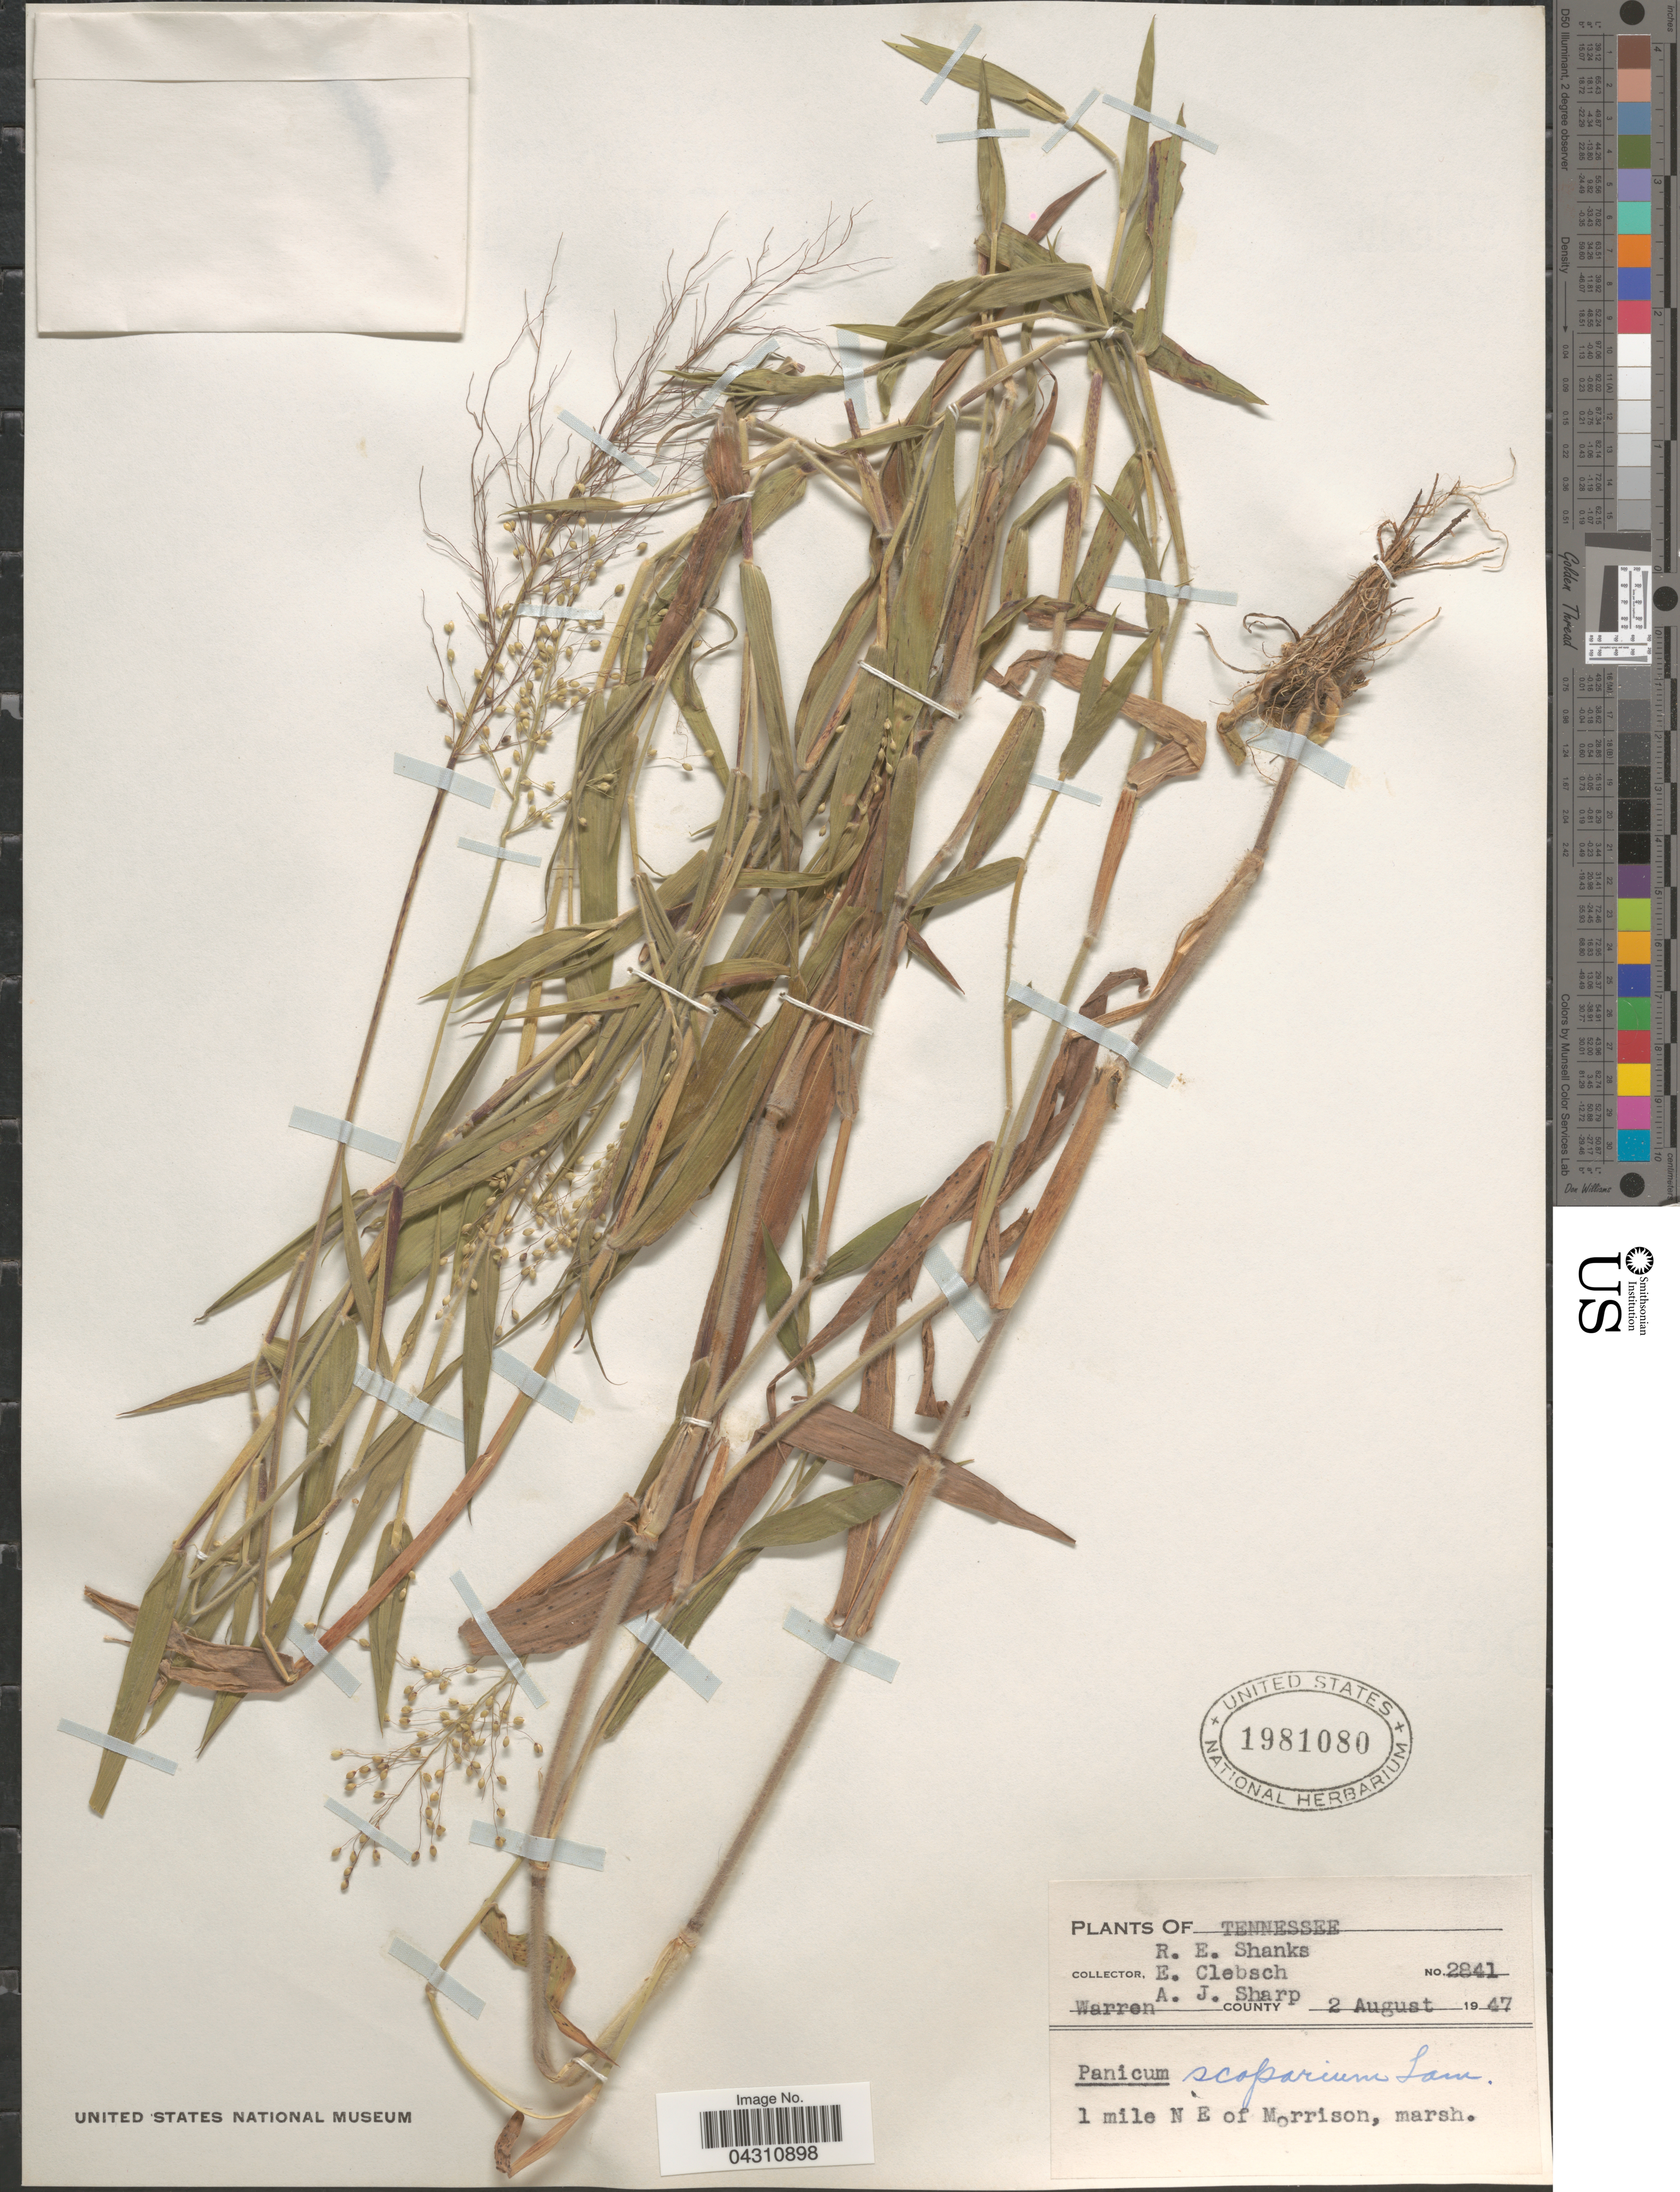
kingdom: Plantae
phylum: Tracheophyta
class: Liliopsida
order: Poales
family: Poaceae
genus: Dichanthelium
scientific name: Dichanthelium scoparium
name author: (Lam.) Gould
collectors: R. Shanks, E. Clebsch & A. J. Sharp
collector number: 2841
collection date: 1947-08-02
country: United States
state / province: Tennessee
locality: Warren County. 1 mile N E of Morrison, marsh.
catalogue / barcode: US 1981080